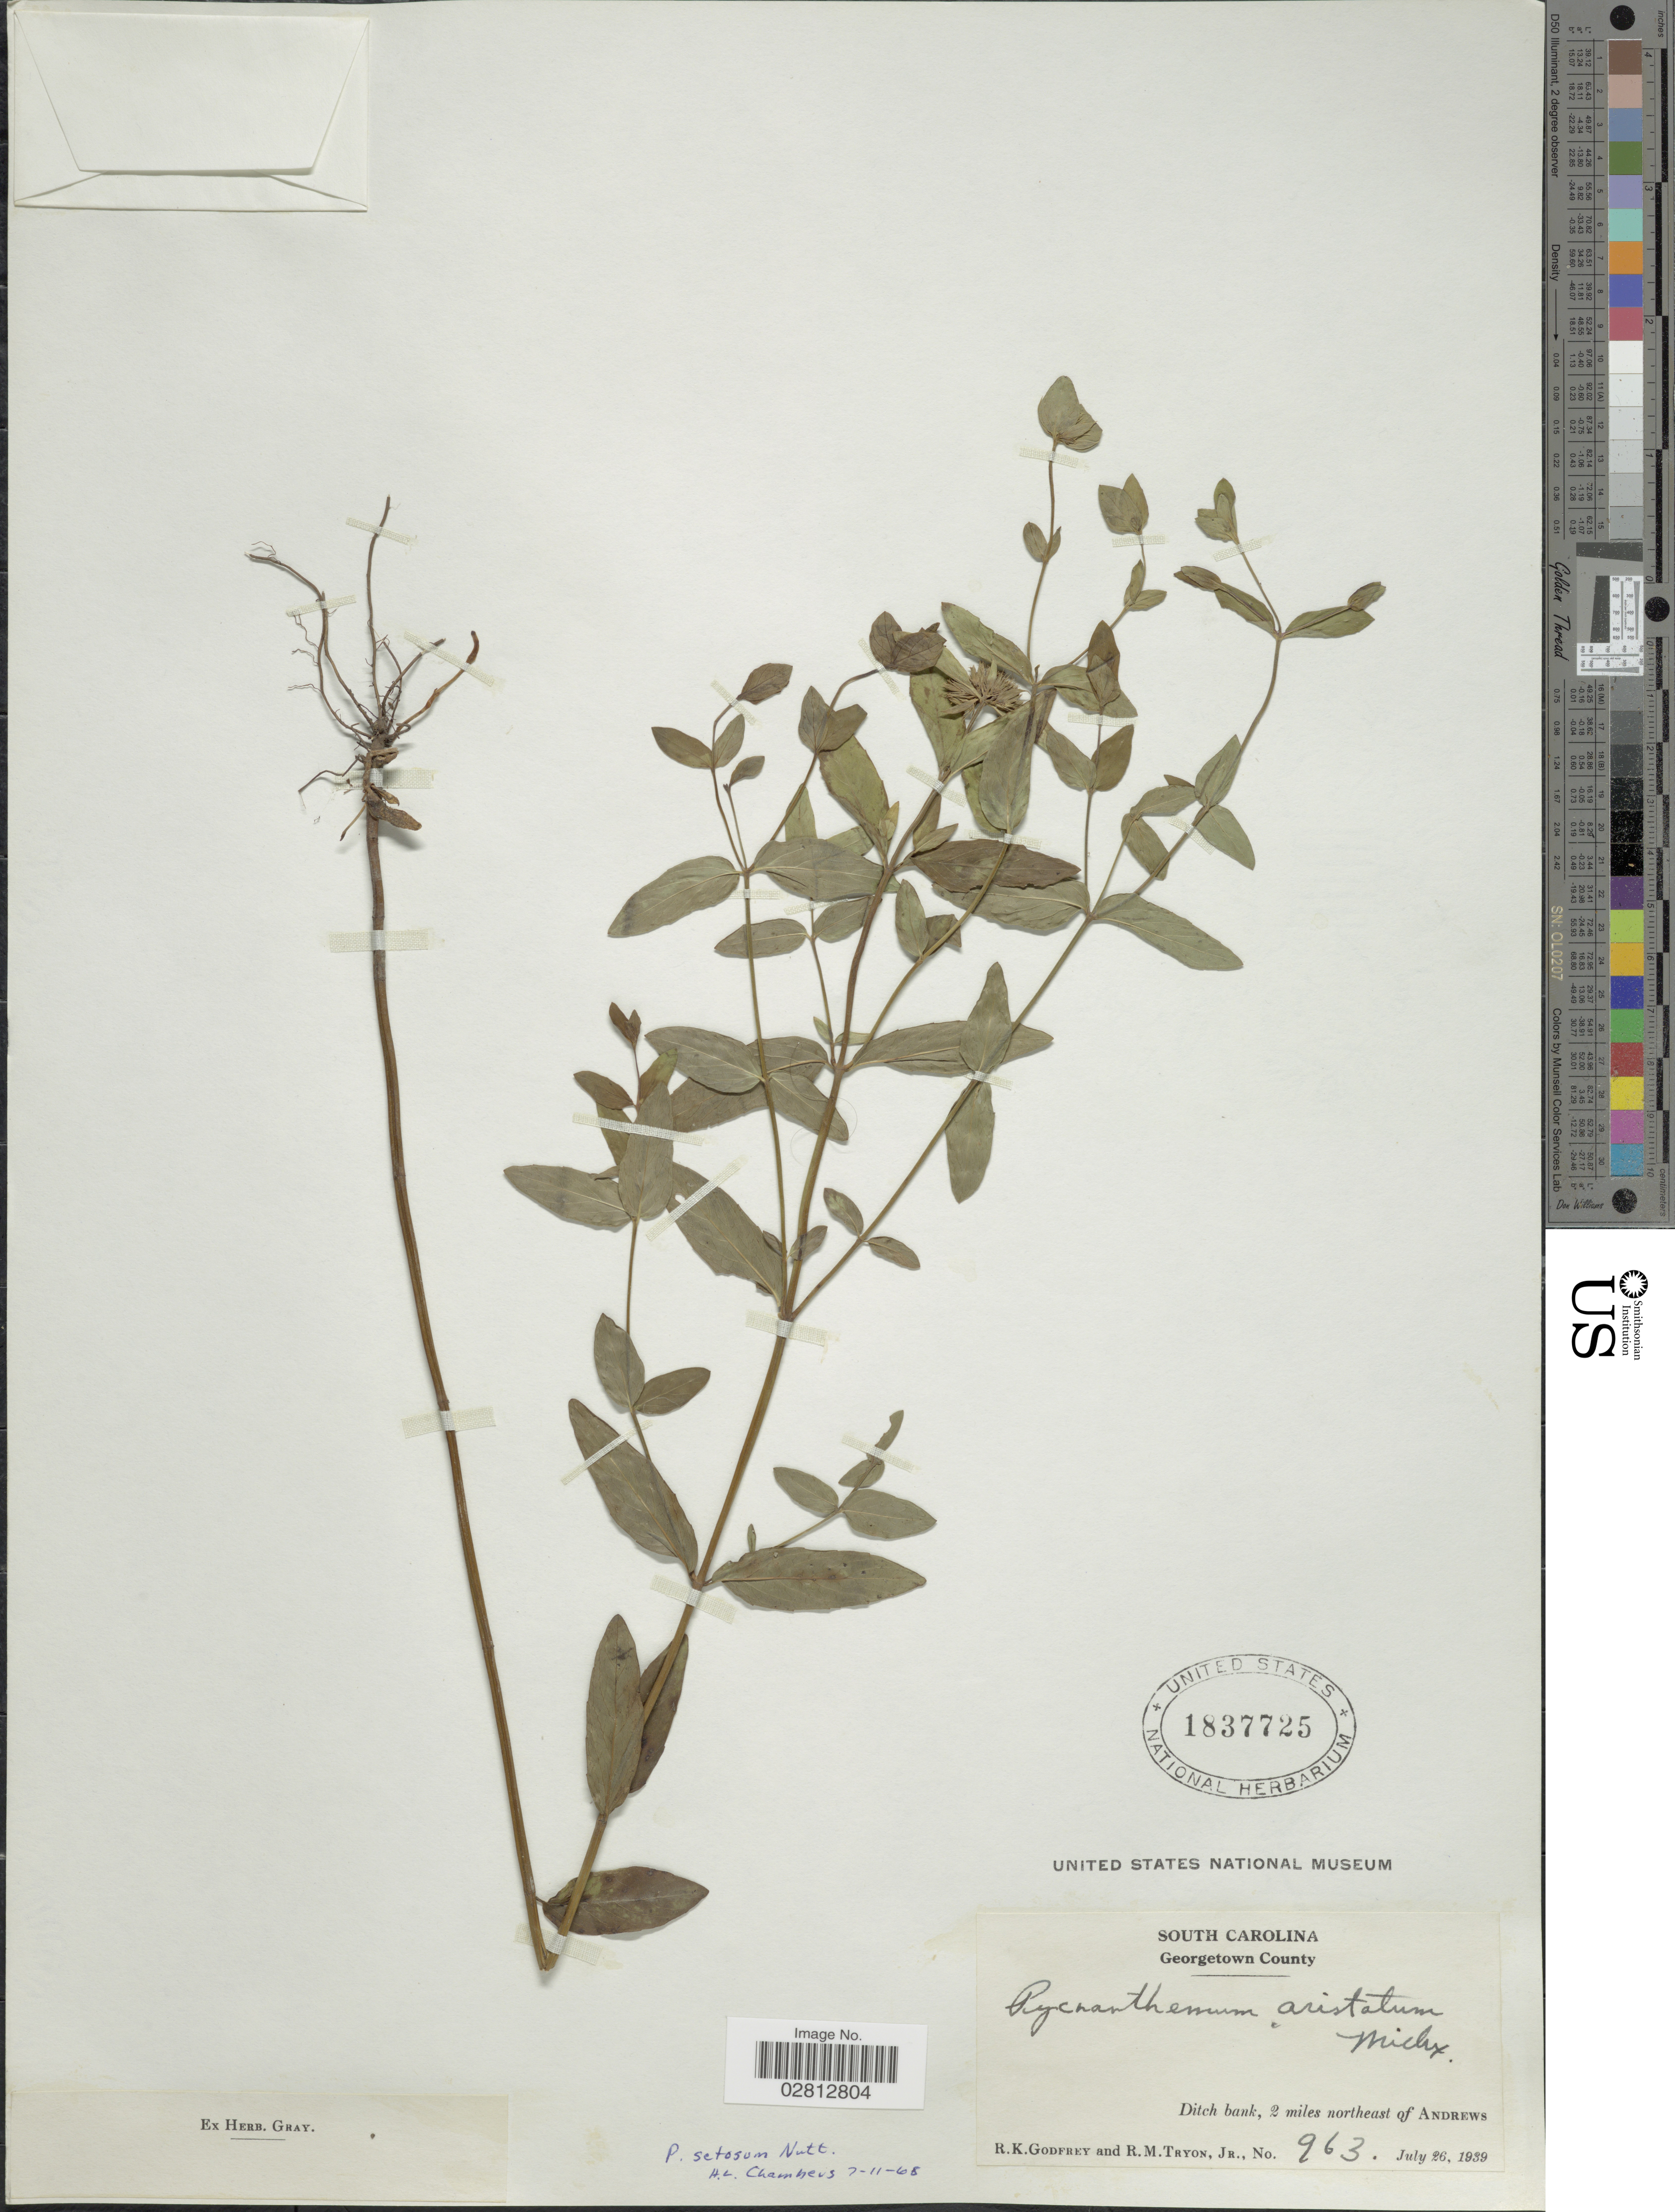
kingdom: Plantae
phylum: Tracheophyta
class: Magnoliopsida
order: Lamiales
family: Lamiaceae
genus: Pycnanthemum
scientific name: Pycnanthemum setosum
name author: Nutt.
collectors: R. K. Godfrey & R. M. Tryon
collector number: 963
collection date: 1939-07-26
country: United States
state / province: South Carolina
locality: Georgetown County. Ditch bank, 2 miles northeast of Andrews.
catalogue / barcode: US 1837725